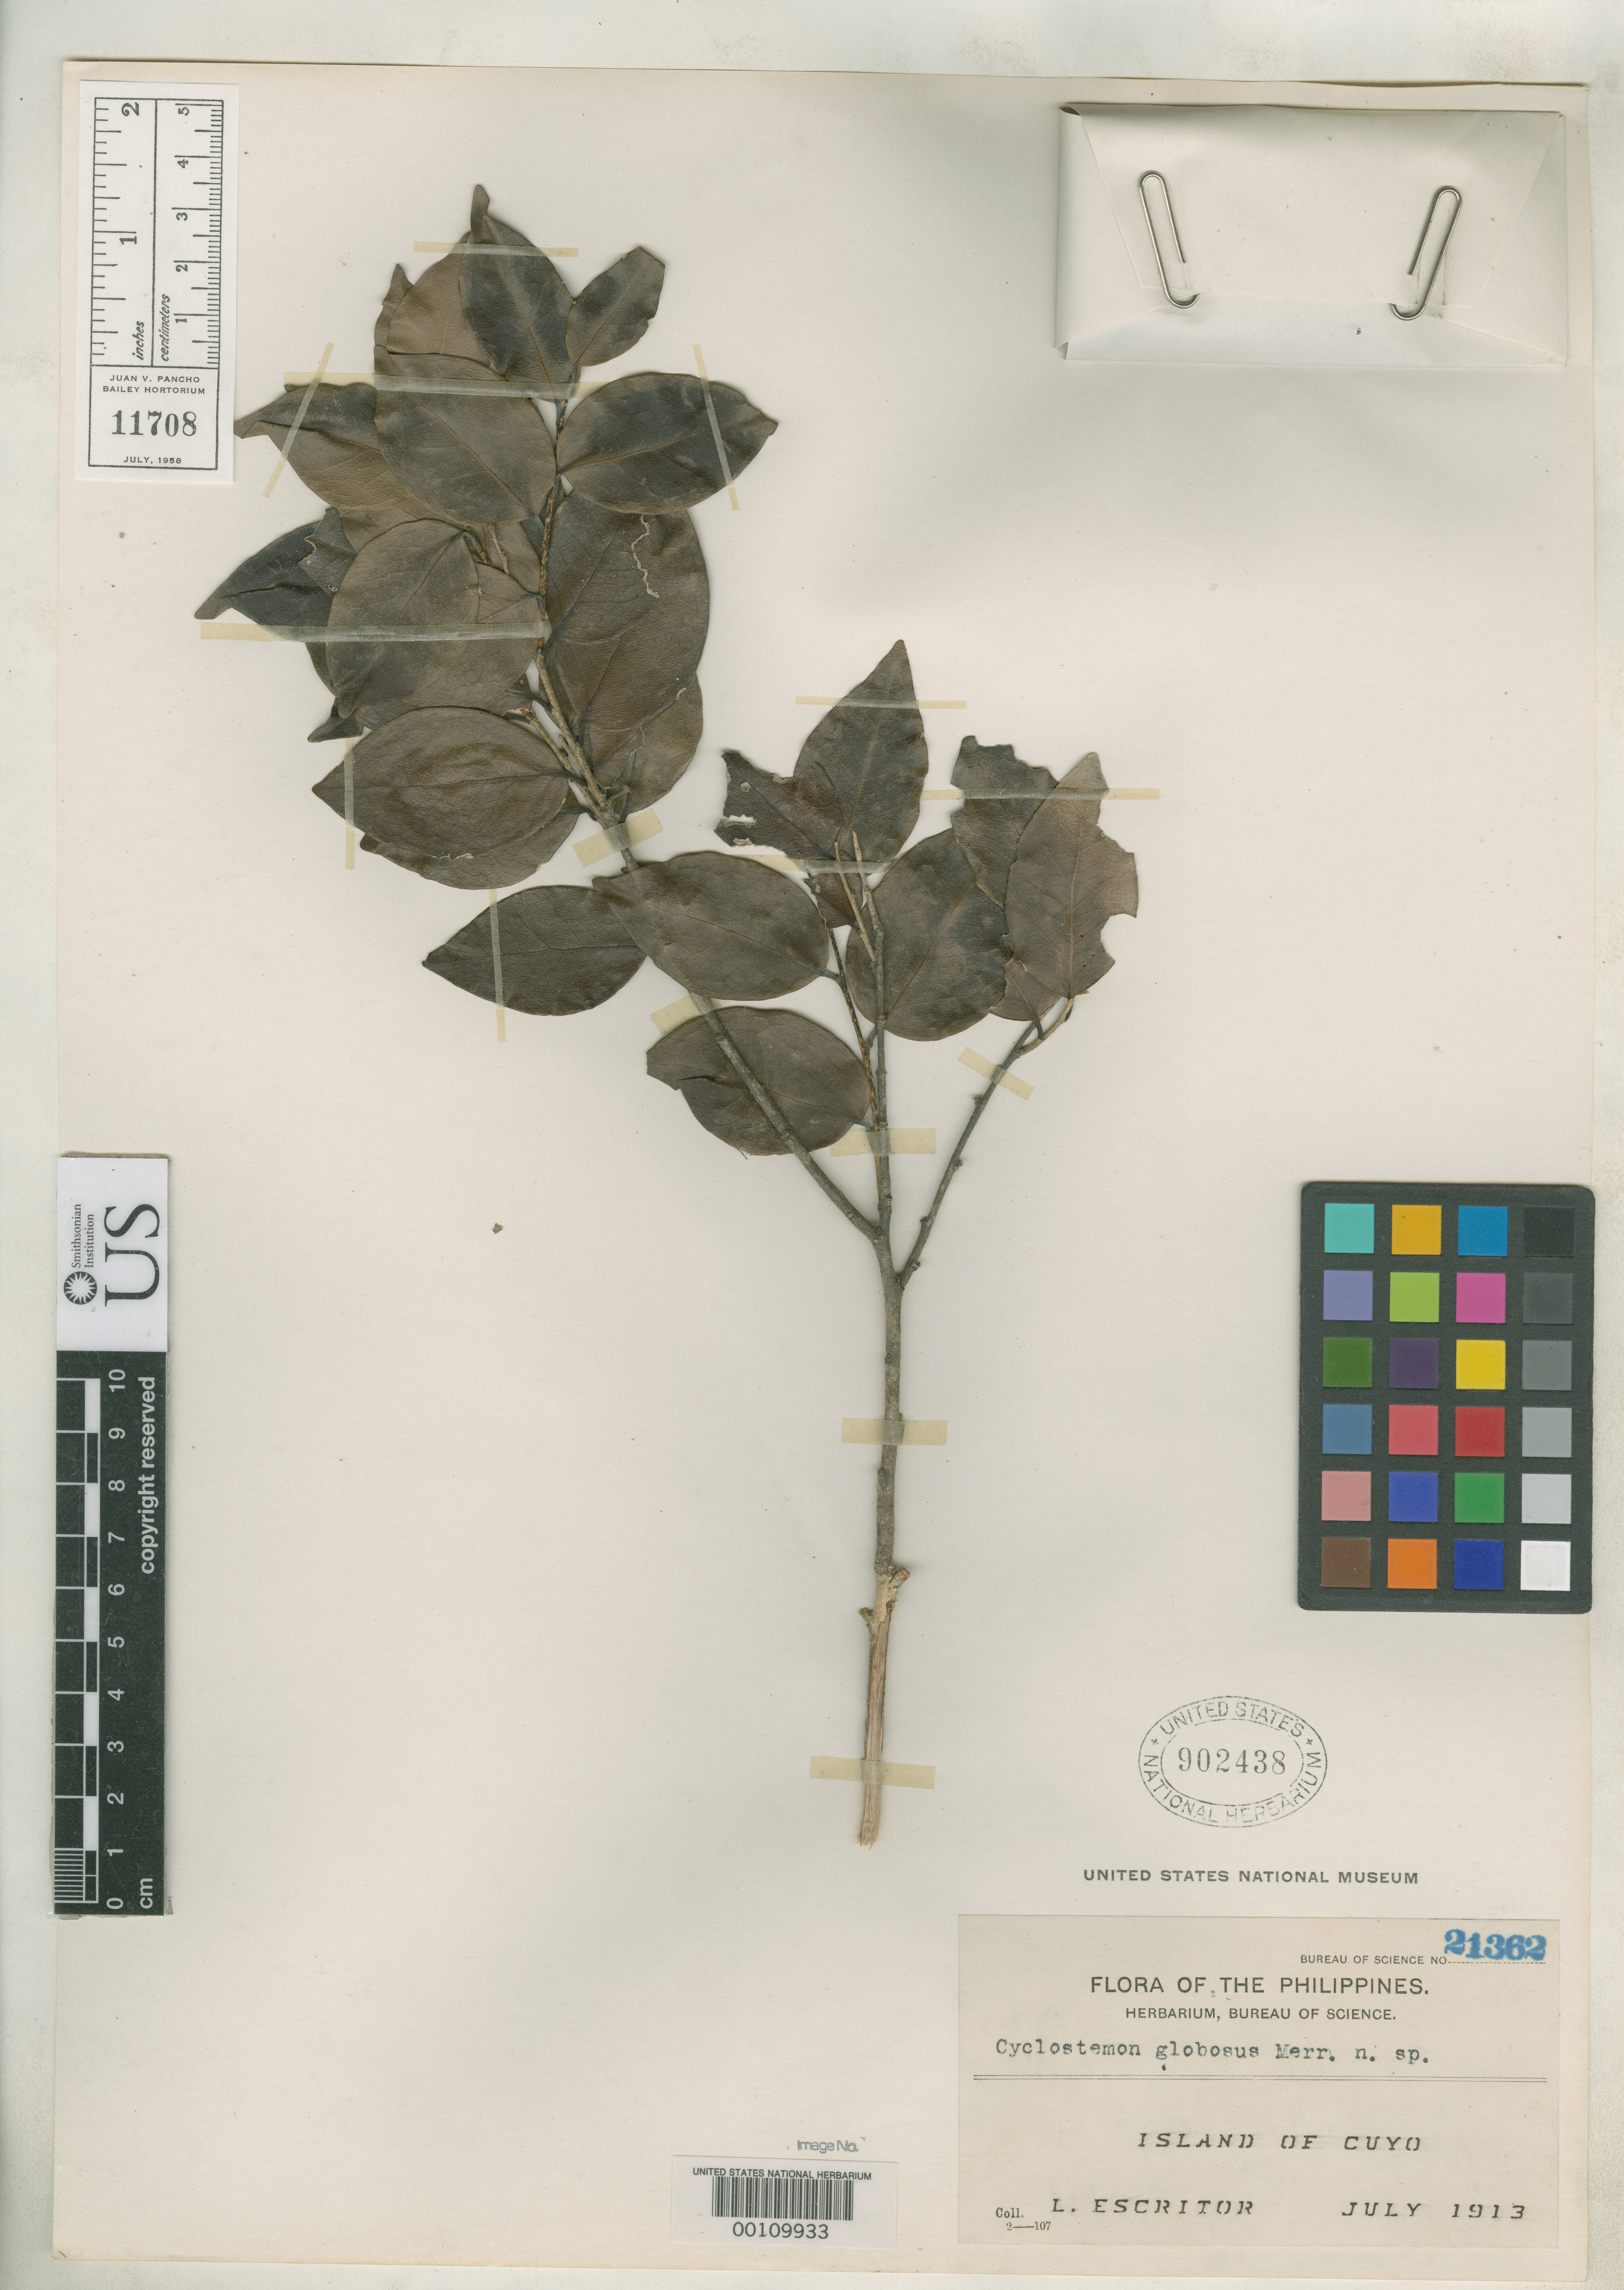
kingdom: Plantae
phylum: Tracheophyta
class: Magnoliopsida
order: Malpighiales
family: Putranjivaceae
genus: Cyclostemon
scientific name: Cyclostemon globosus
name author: Merr.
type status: Isotype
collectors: L. Escritor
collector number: Bur. Sci. 21362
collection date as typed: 20 Jul 1913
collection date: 1913-07-20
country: Philippines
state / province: Mimaropa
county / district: Palawan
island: Palawan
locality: Cuyo.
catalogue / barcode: US 902438